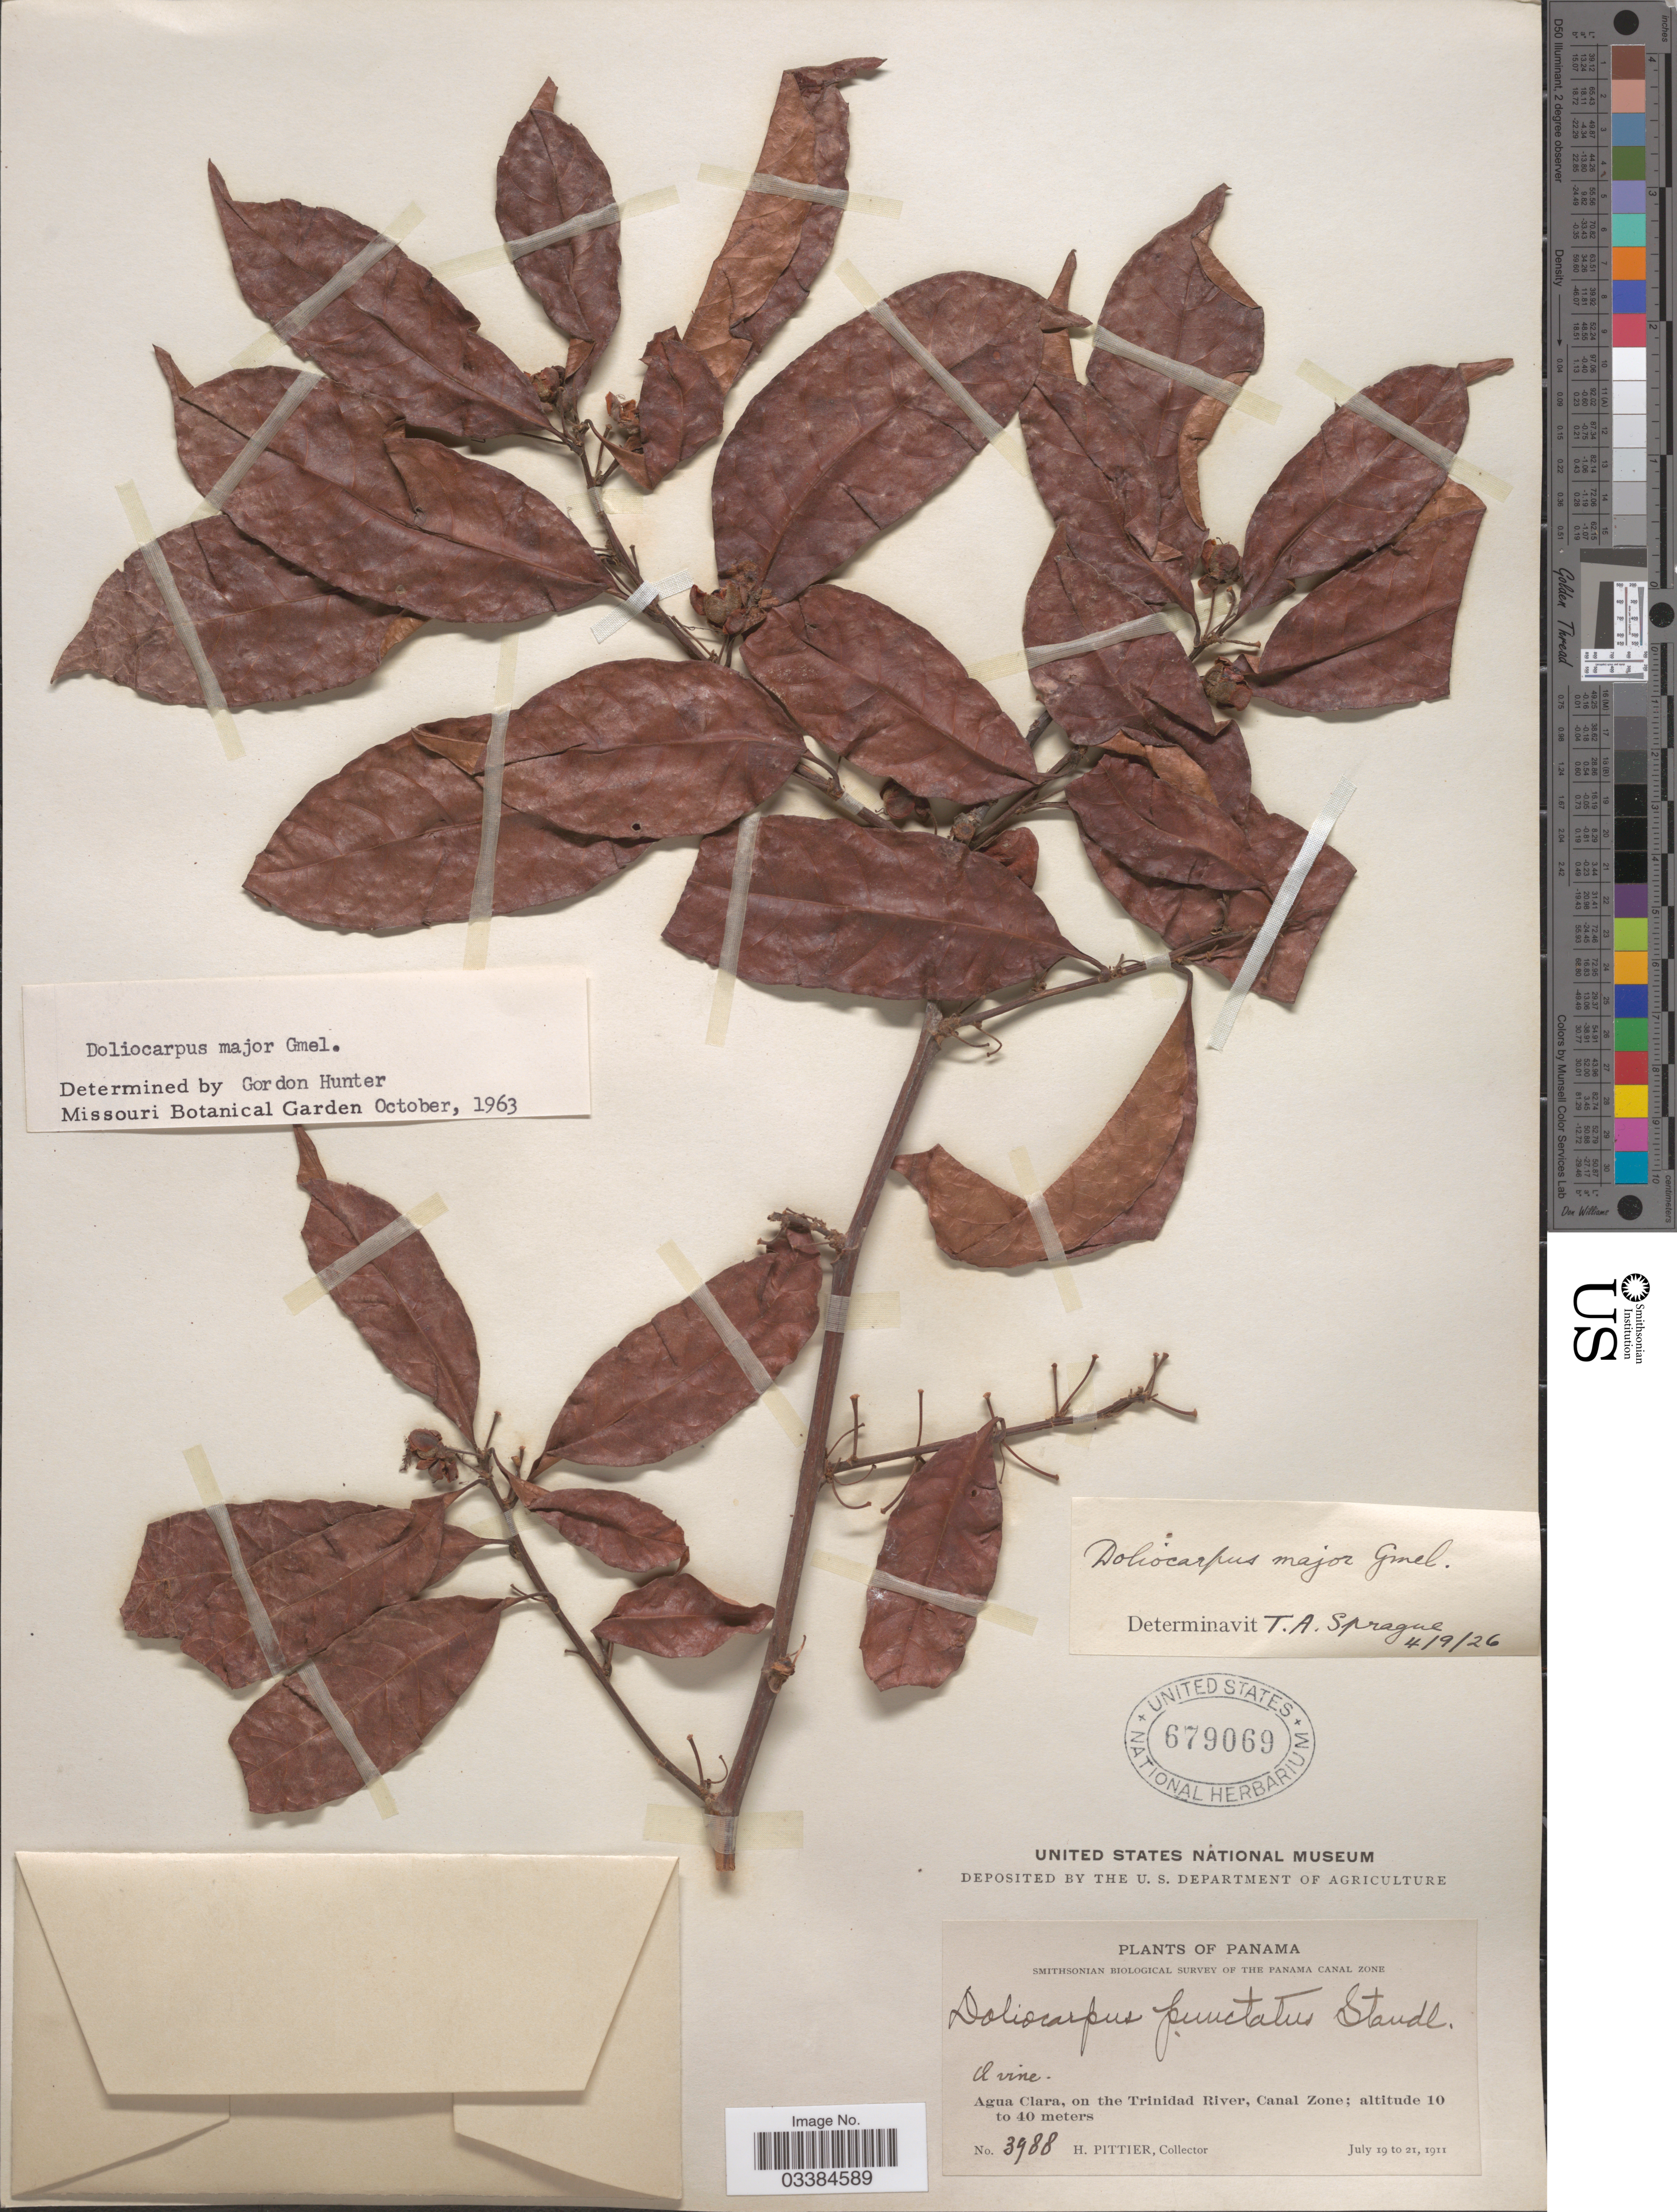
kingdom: Plantae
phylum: Tracheophyta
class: Magnoliopsida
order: Dilleniales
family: Dilleniaceae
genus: Doliocarpus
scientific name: Doliocarpus major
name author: J.F. Gmel.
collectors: H. F. Pittier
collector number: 3988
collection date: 1911-07-19/1911-07-21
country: Panama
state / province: Colón / Panamá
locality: Agua Clara, on the Trinidad River, Canal Zone.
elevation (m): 10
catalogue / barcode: US 679069